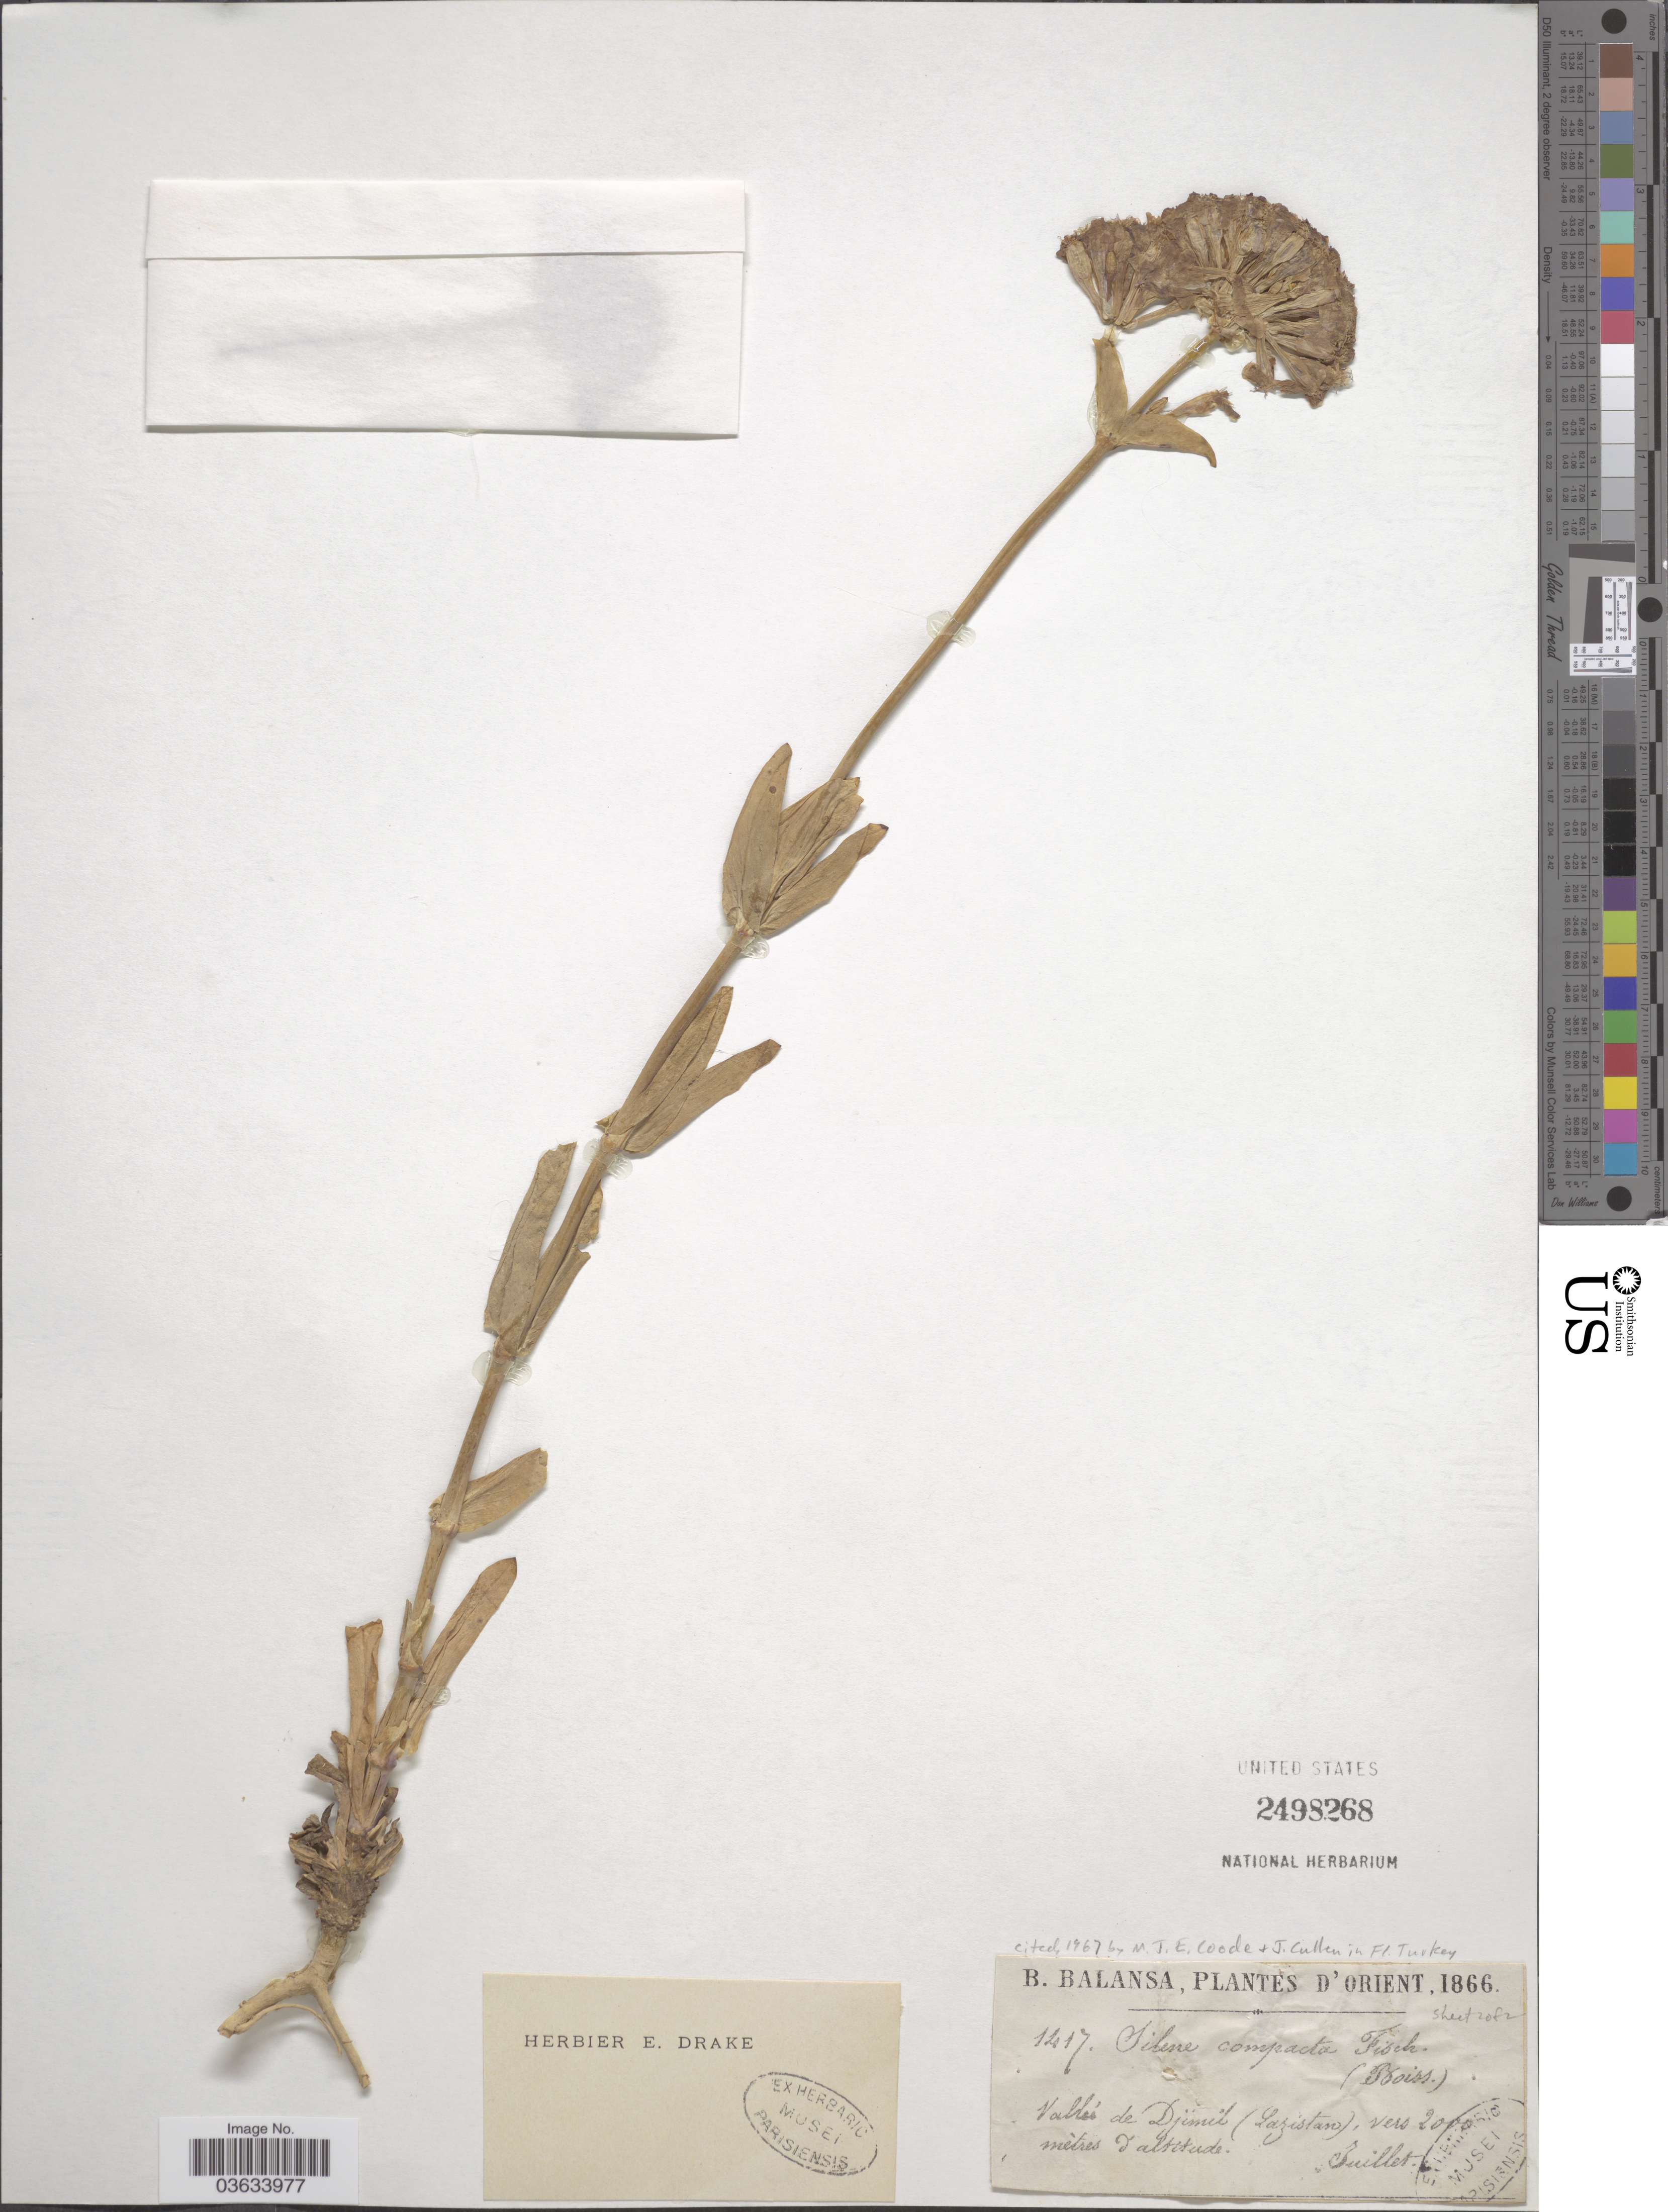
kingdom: Plantae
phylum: Tracheophyta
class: Magnoliopsida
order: Caryophyllales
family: Caryophyllaceae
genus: Atocion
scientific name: Atocion compactum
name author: (Fisch. ex Hornem.) Tzvelev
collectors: B. Balansa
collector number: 1417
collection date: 1866-07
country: Turkey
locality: Orient. Vallée de Djimil (Lazistan).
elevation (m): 2000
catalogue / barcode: US 2498268